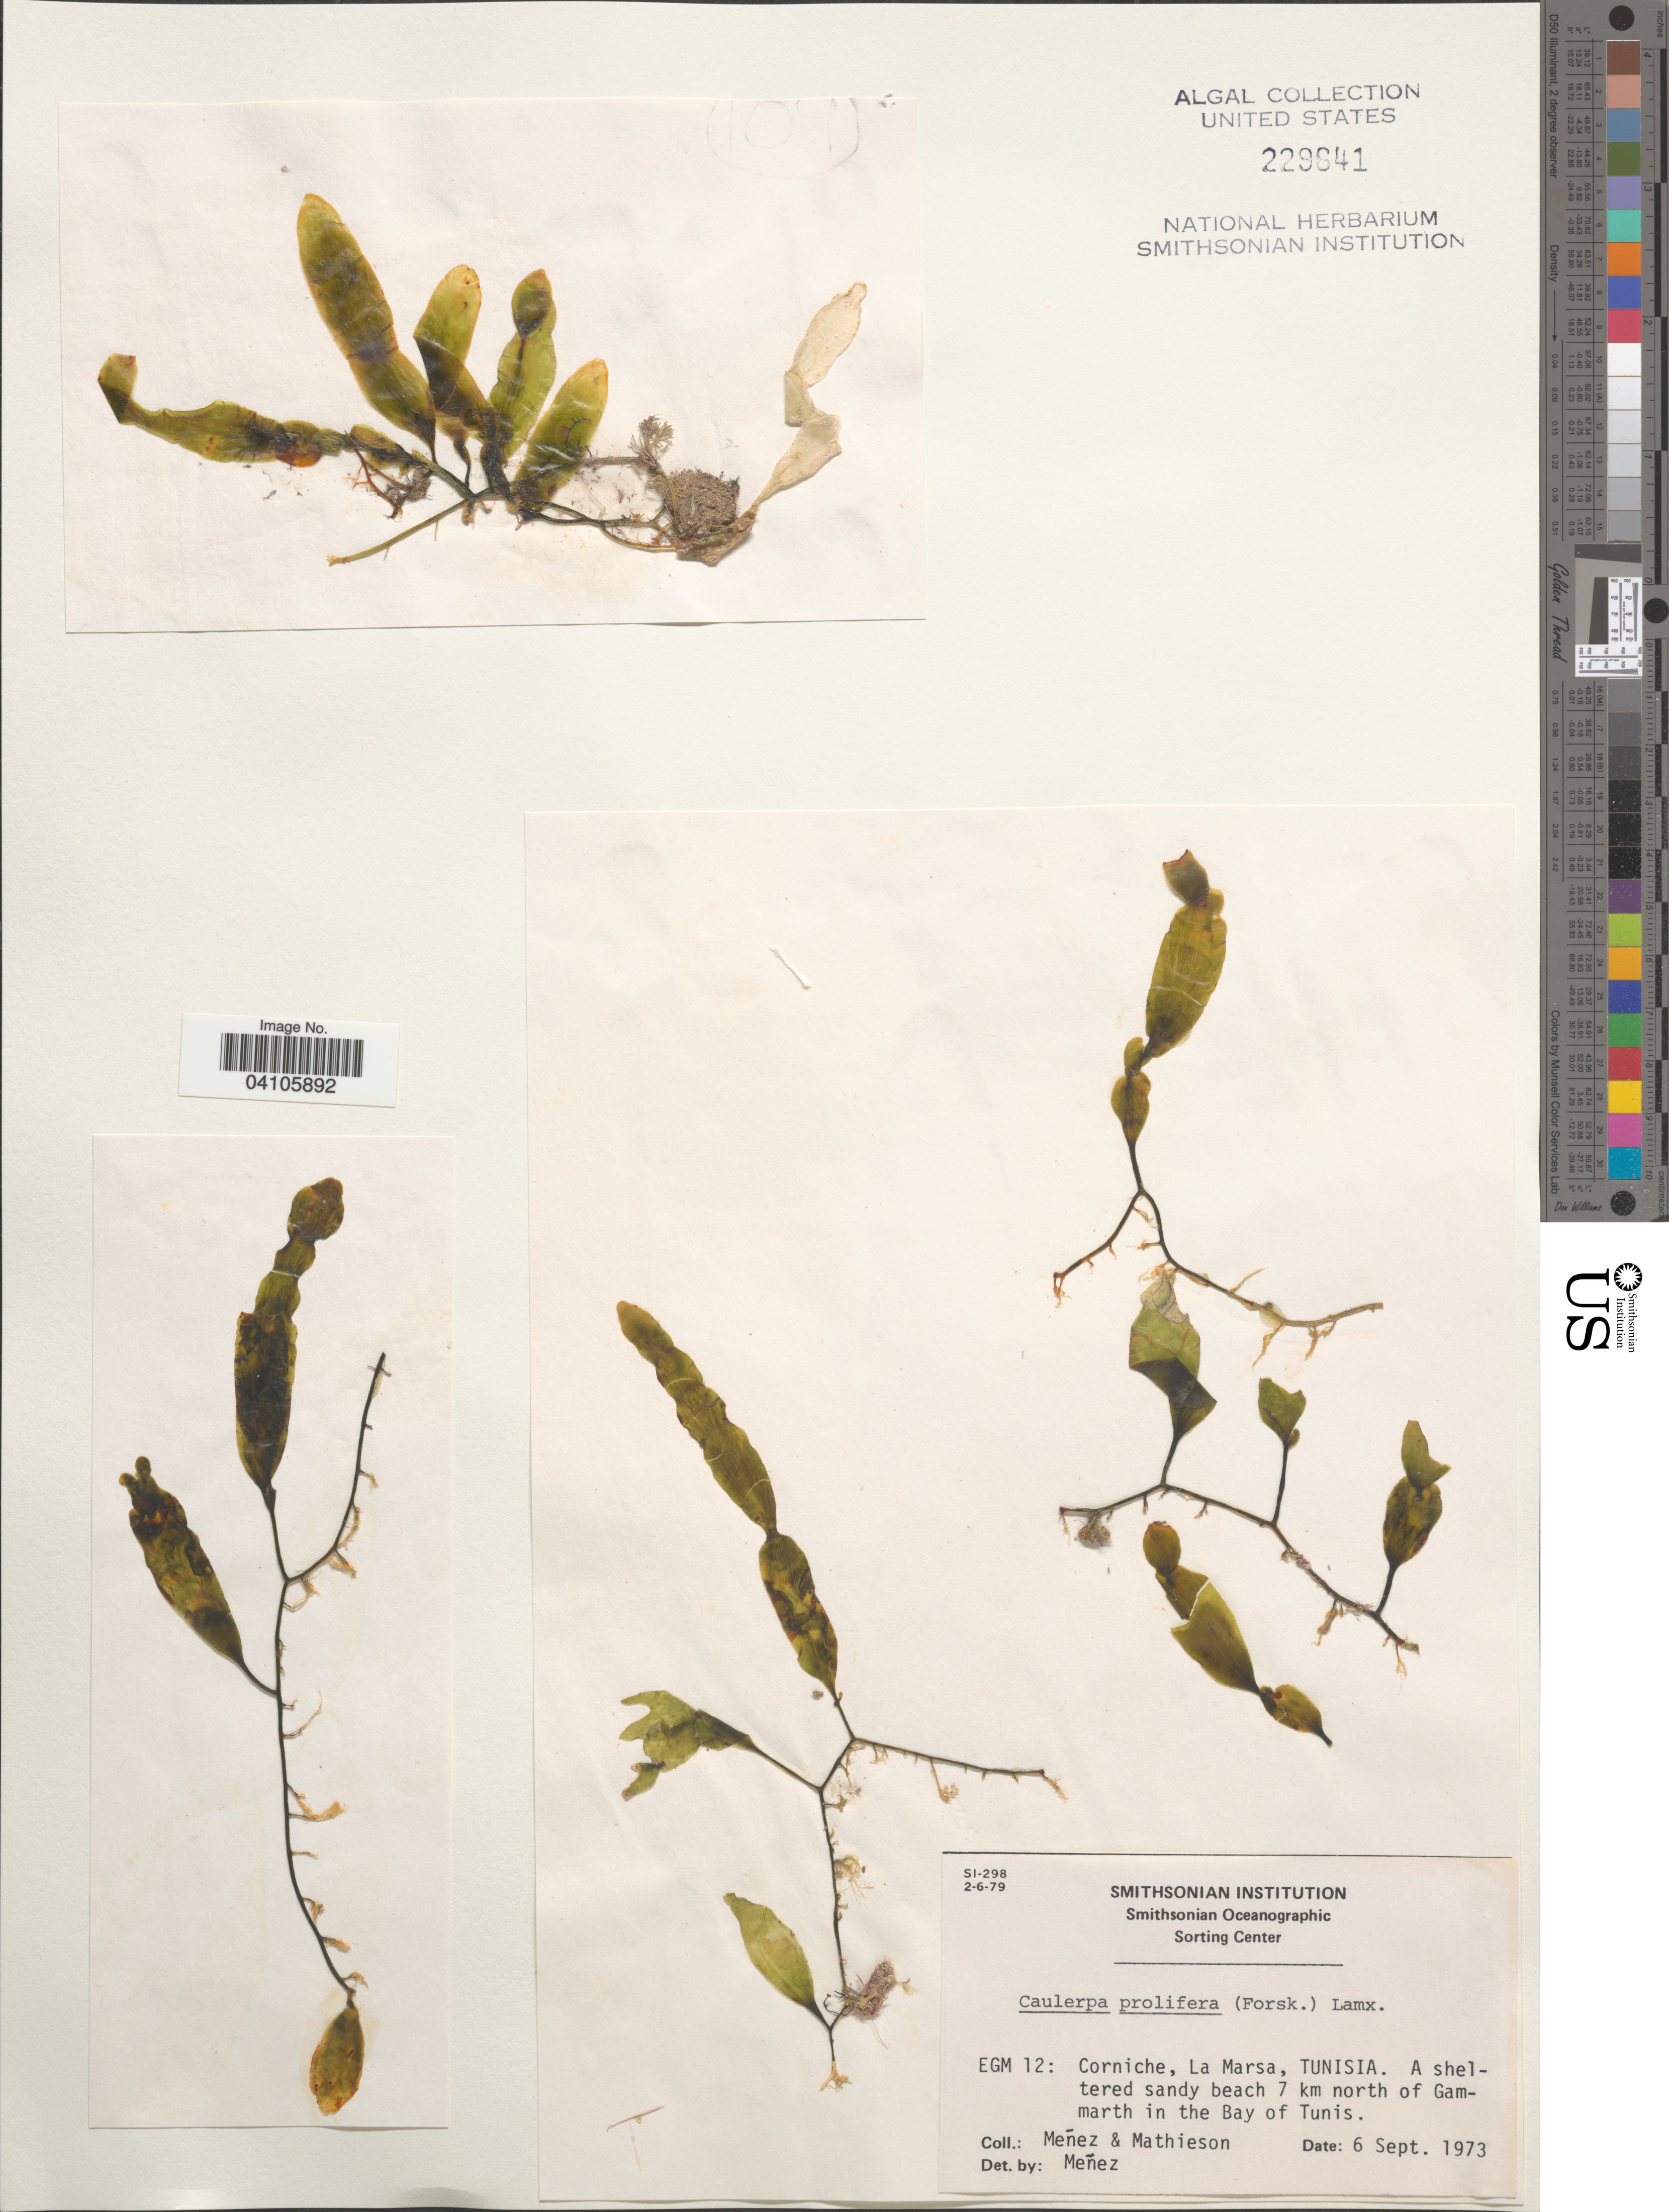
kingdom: Plantae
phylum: Chlorophyta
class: Ulvophyceae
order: Bryopsidales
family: Caulerpaceae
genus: Caulerpa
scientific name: Caulerpa prolifera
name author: (Forssk.) J.V.Lamouroux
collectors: Menez & Mathieson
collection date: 1973-09-06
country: Tunisia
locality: EGM 12: Corniche, La Marsa. An sheltered sandy beach 7 km north of Gammarth in the Bay of Tunis.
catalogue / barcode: US 229641